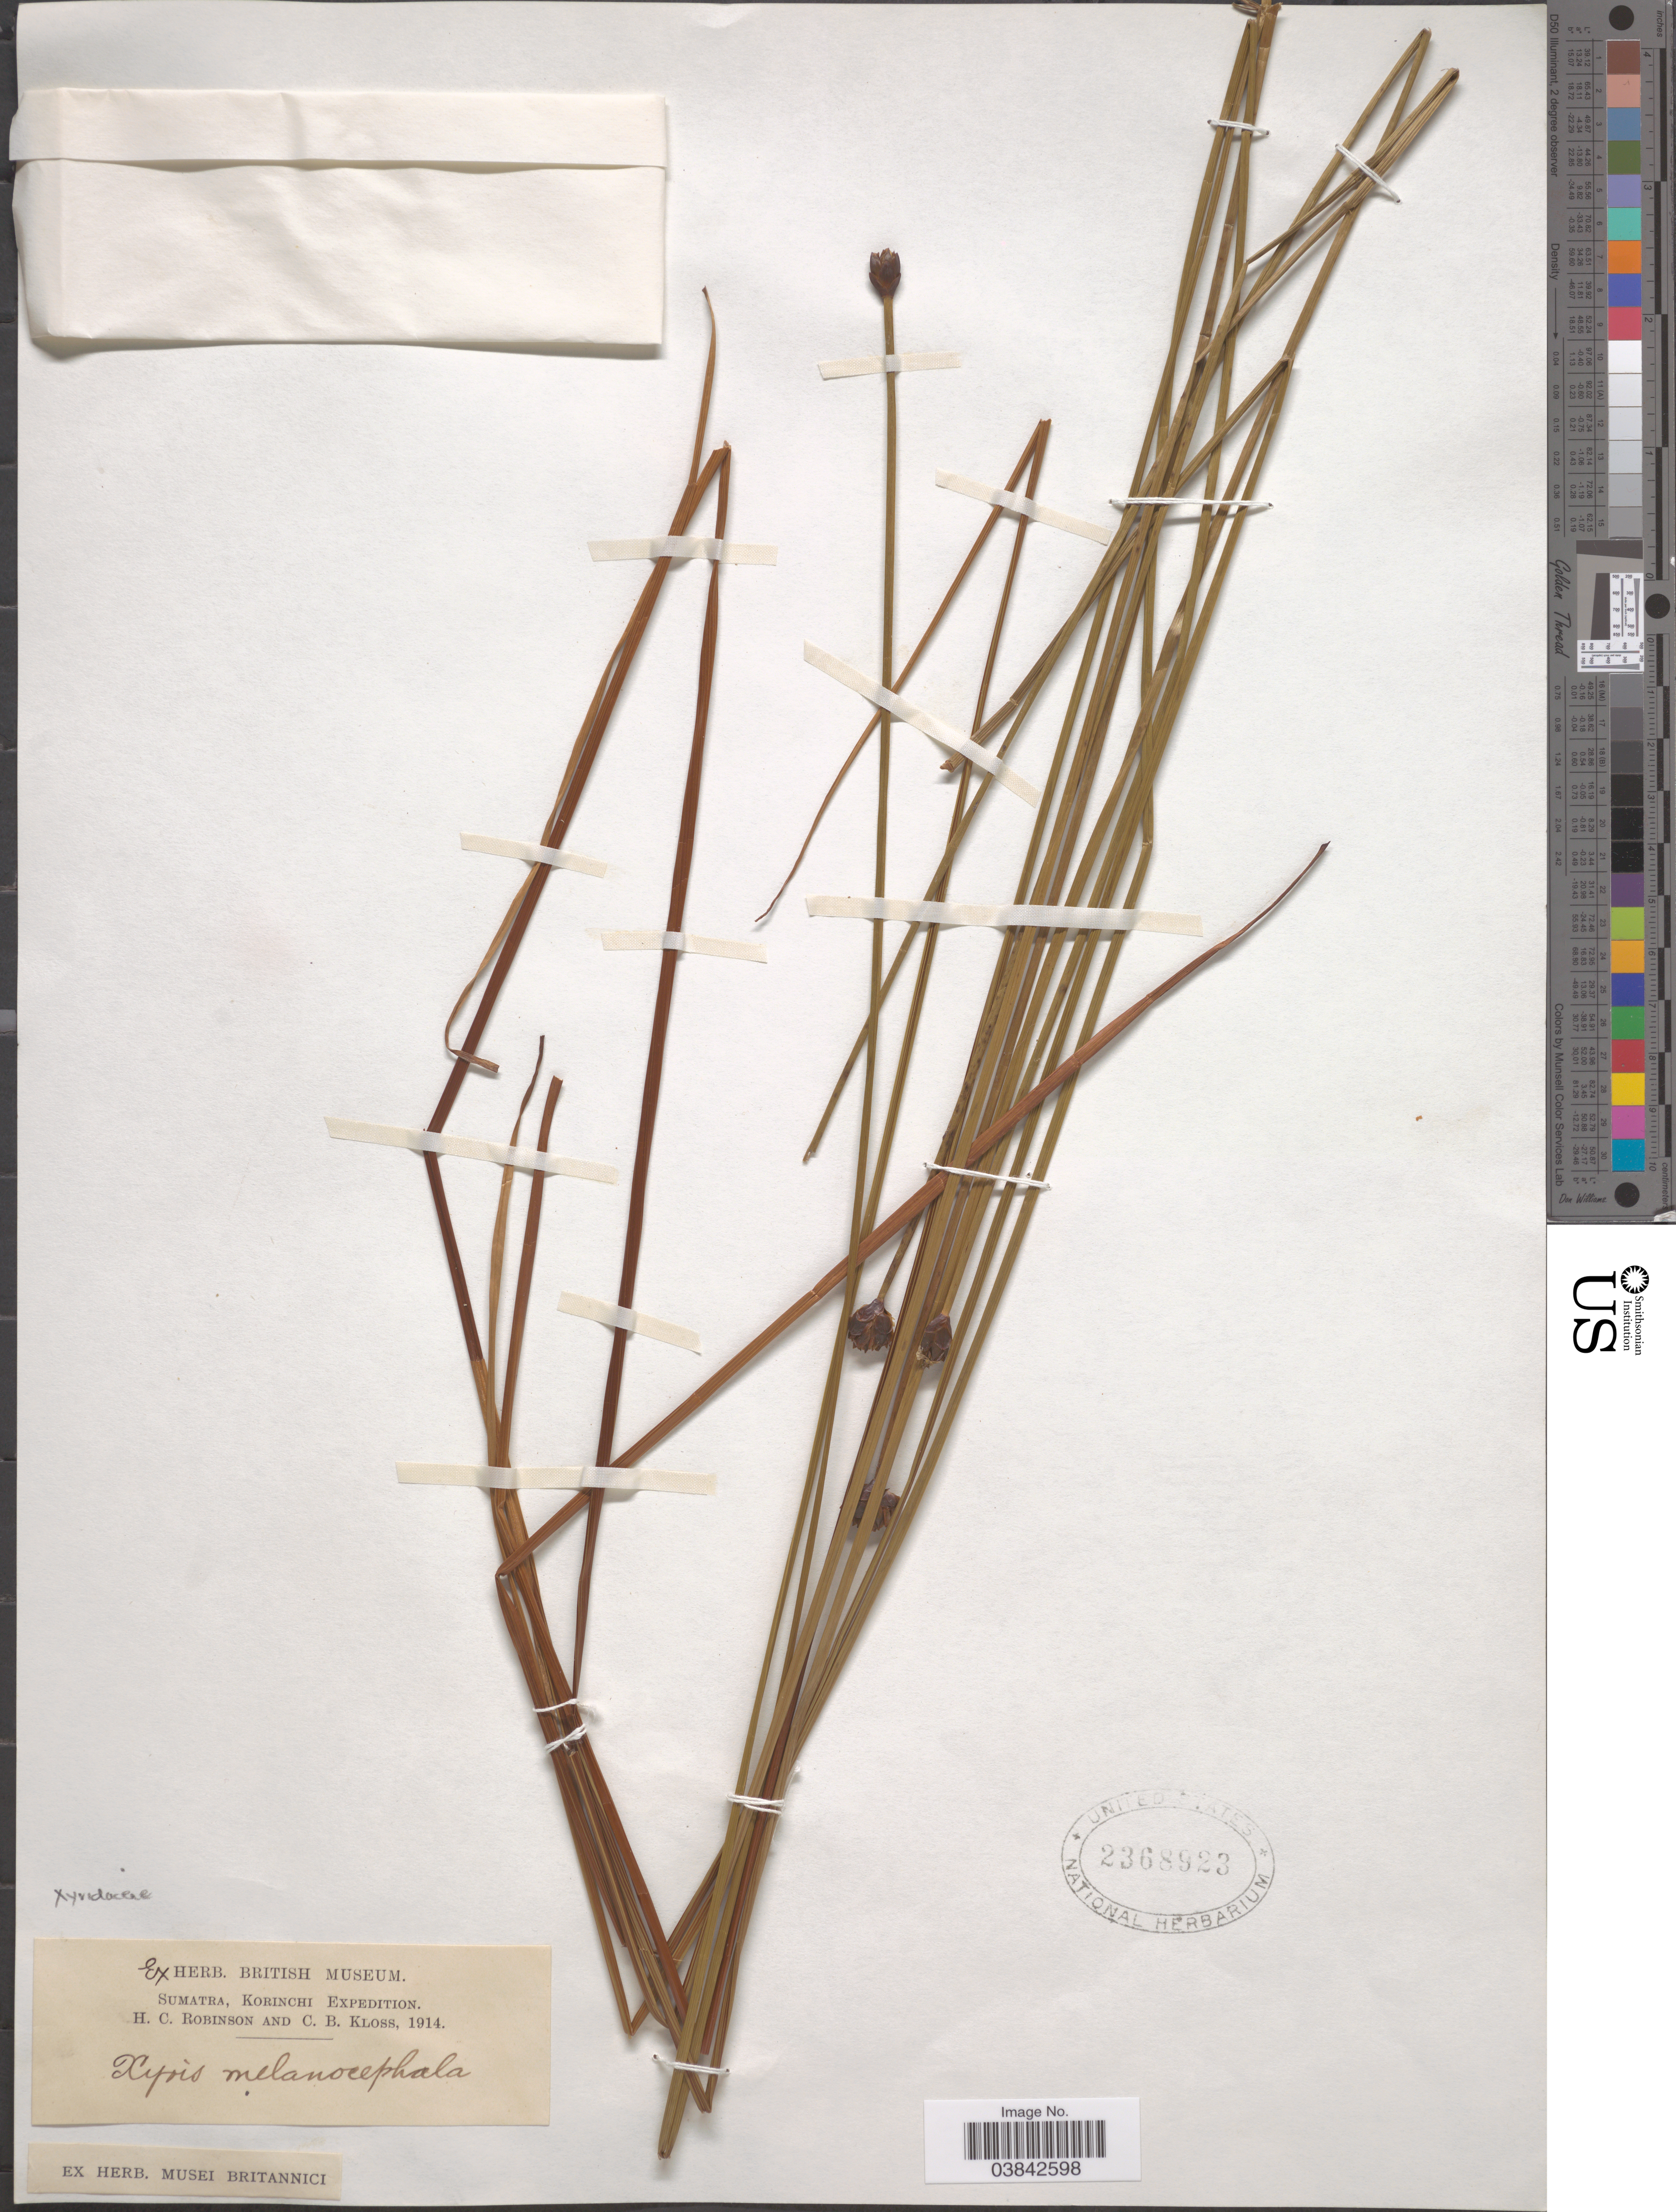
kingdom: Plantae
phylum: Tracheophyta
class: Liliopsida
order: Poales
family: Xyridaceae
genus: Xyris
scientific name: Xyris melanocephala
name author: Miq.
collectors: H. C. Robinson & C. Kloss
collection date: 1914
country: Indonesia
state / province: Sumatra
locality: Korinchi.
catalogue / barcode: US 2368923